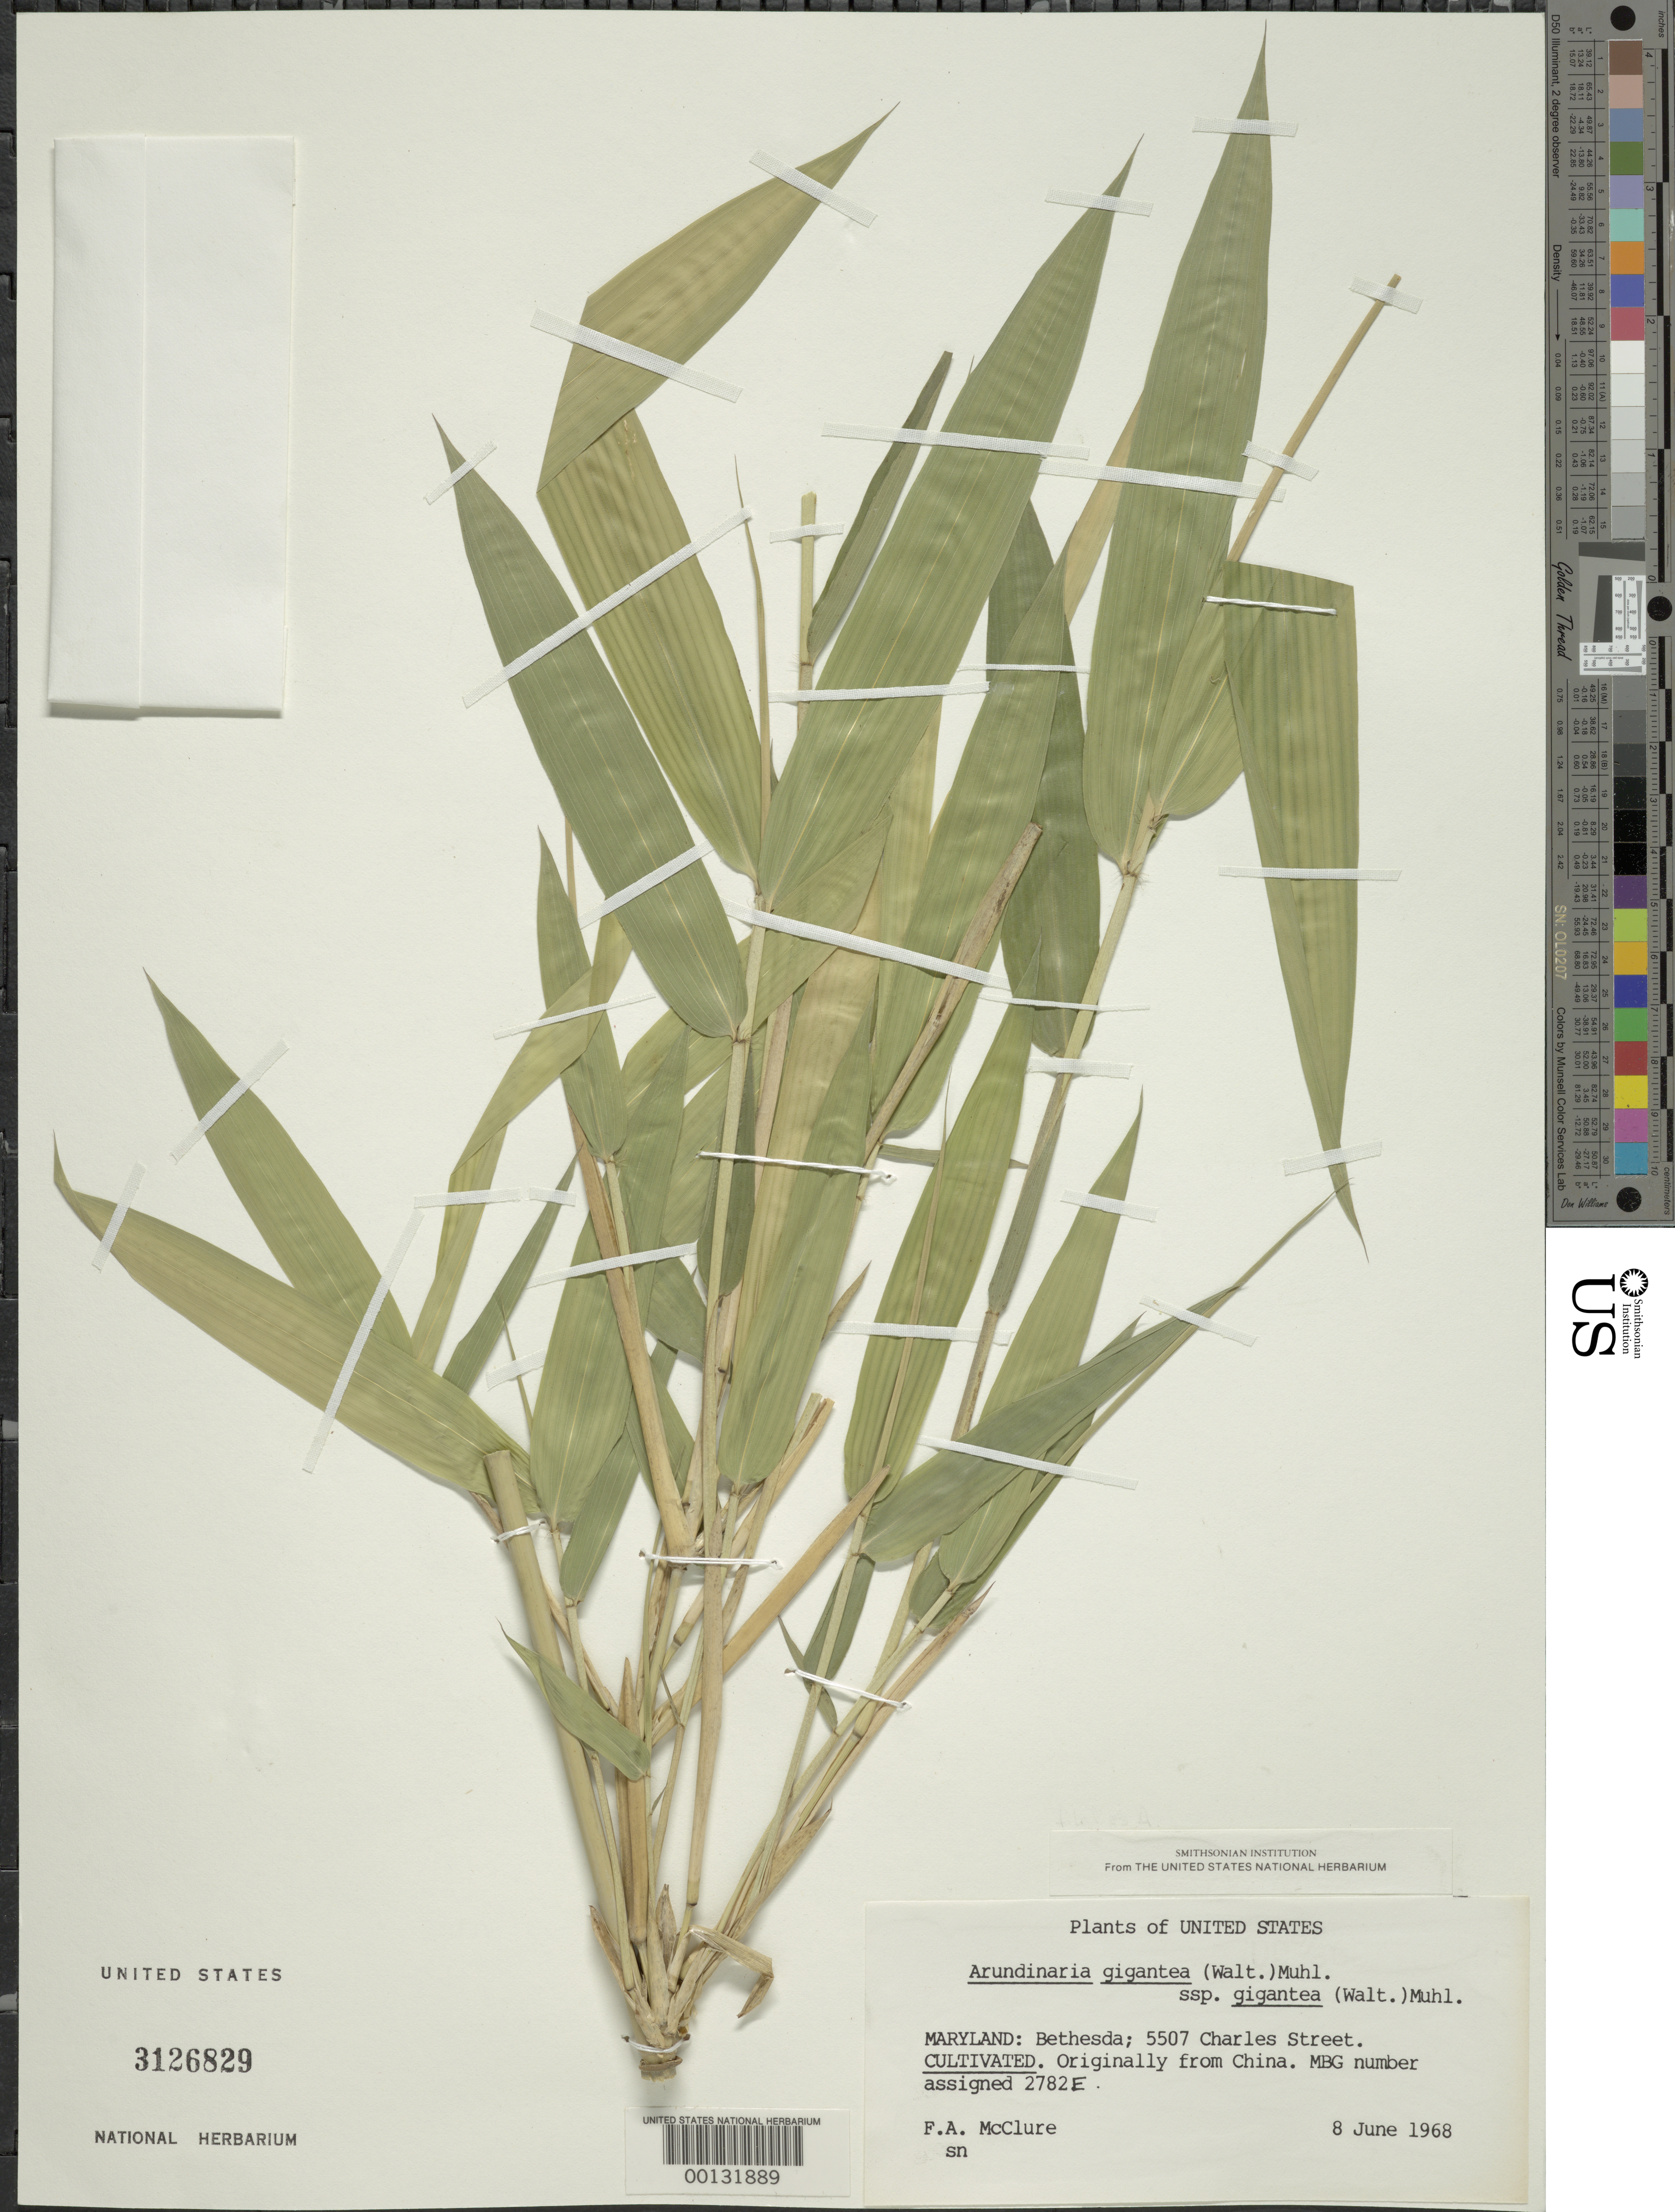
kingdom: Plantae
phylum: Tracheophyta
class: Liliopsida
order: Poales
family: Poaceae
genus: Arundinaria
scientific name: Arundinaria gigantea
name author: (Walter) Muhl.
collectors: C. Tso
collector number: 2782e Mbg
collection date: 1929-05-24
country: China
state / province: Guangdong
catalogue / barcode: US 3126829